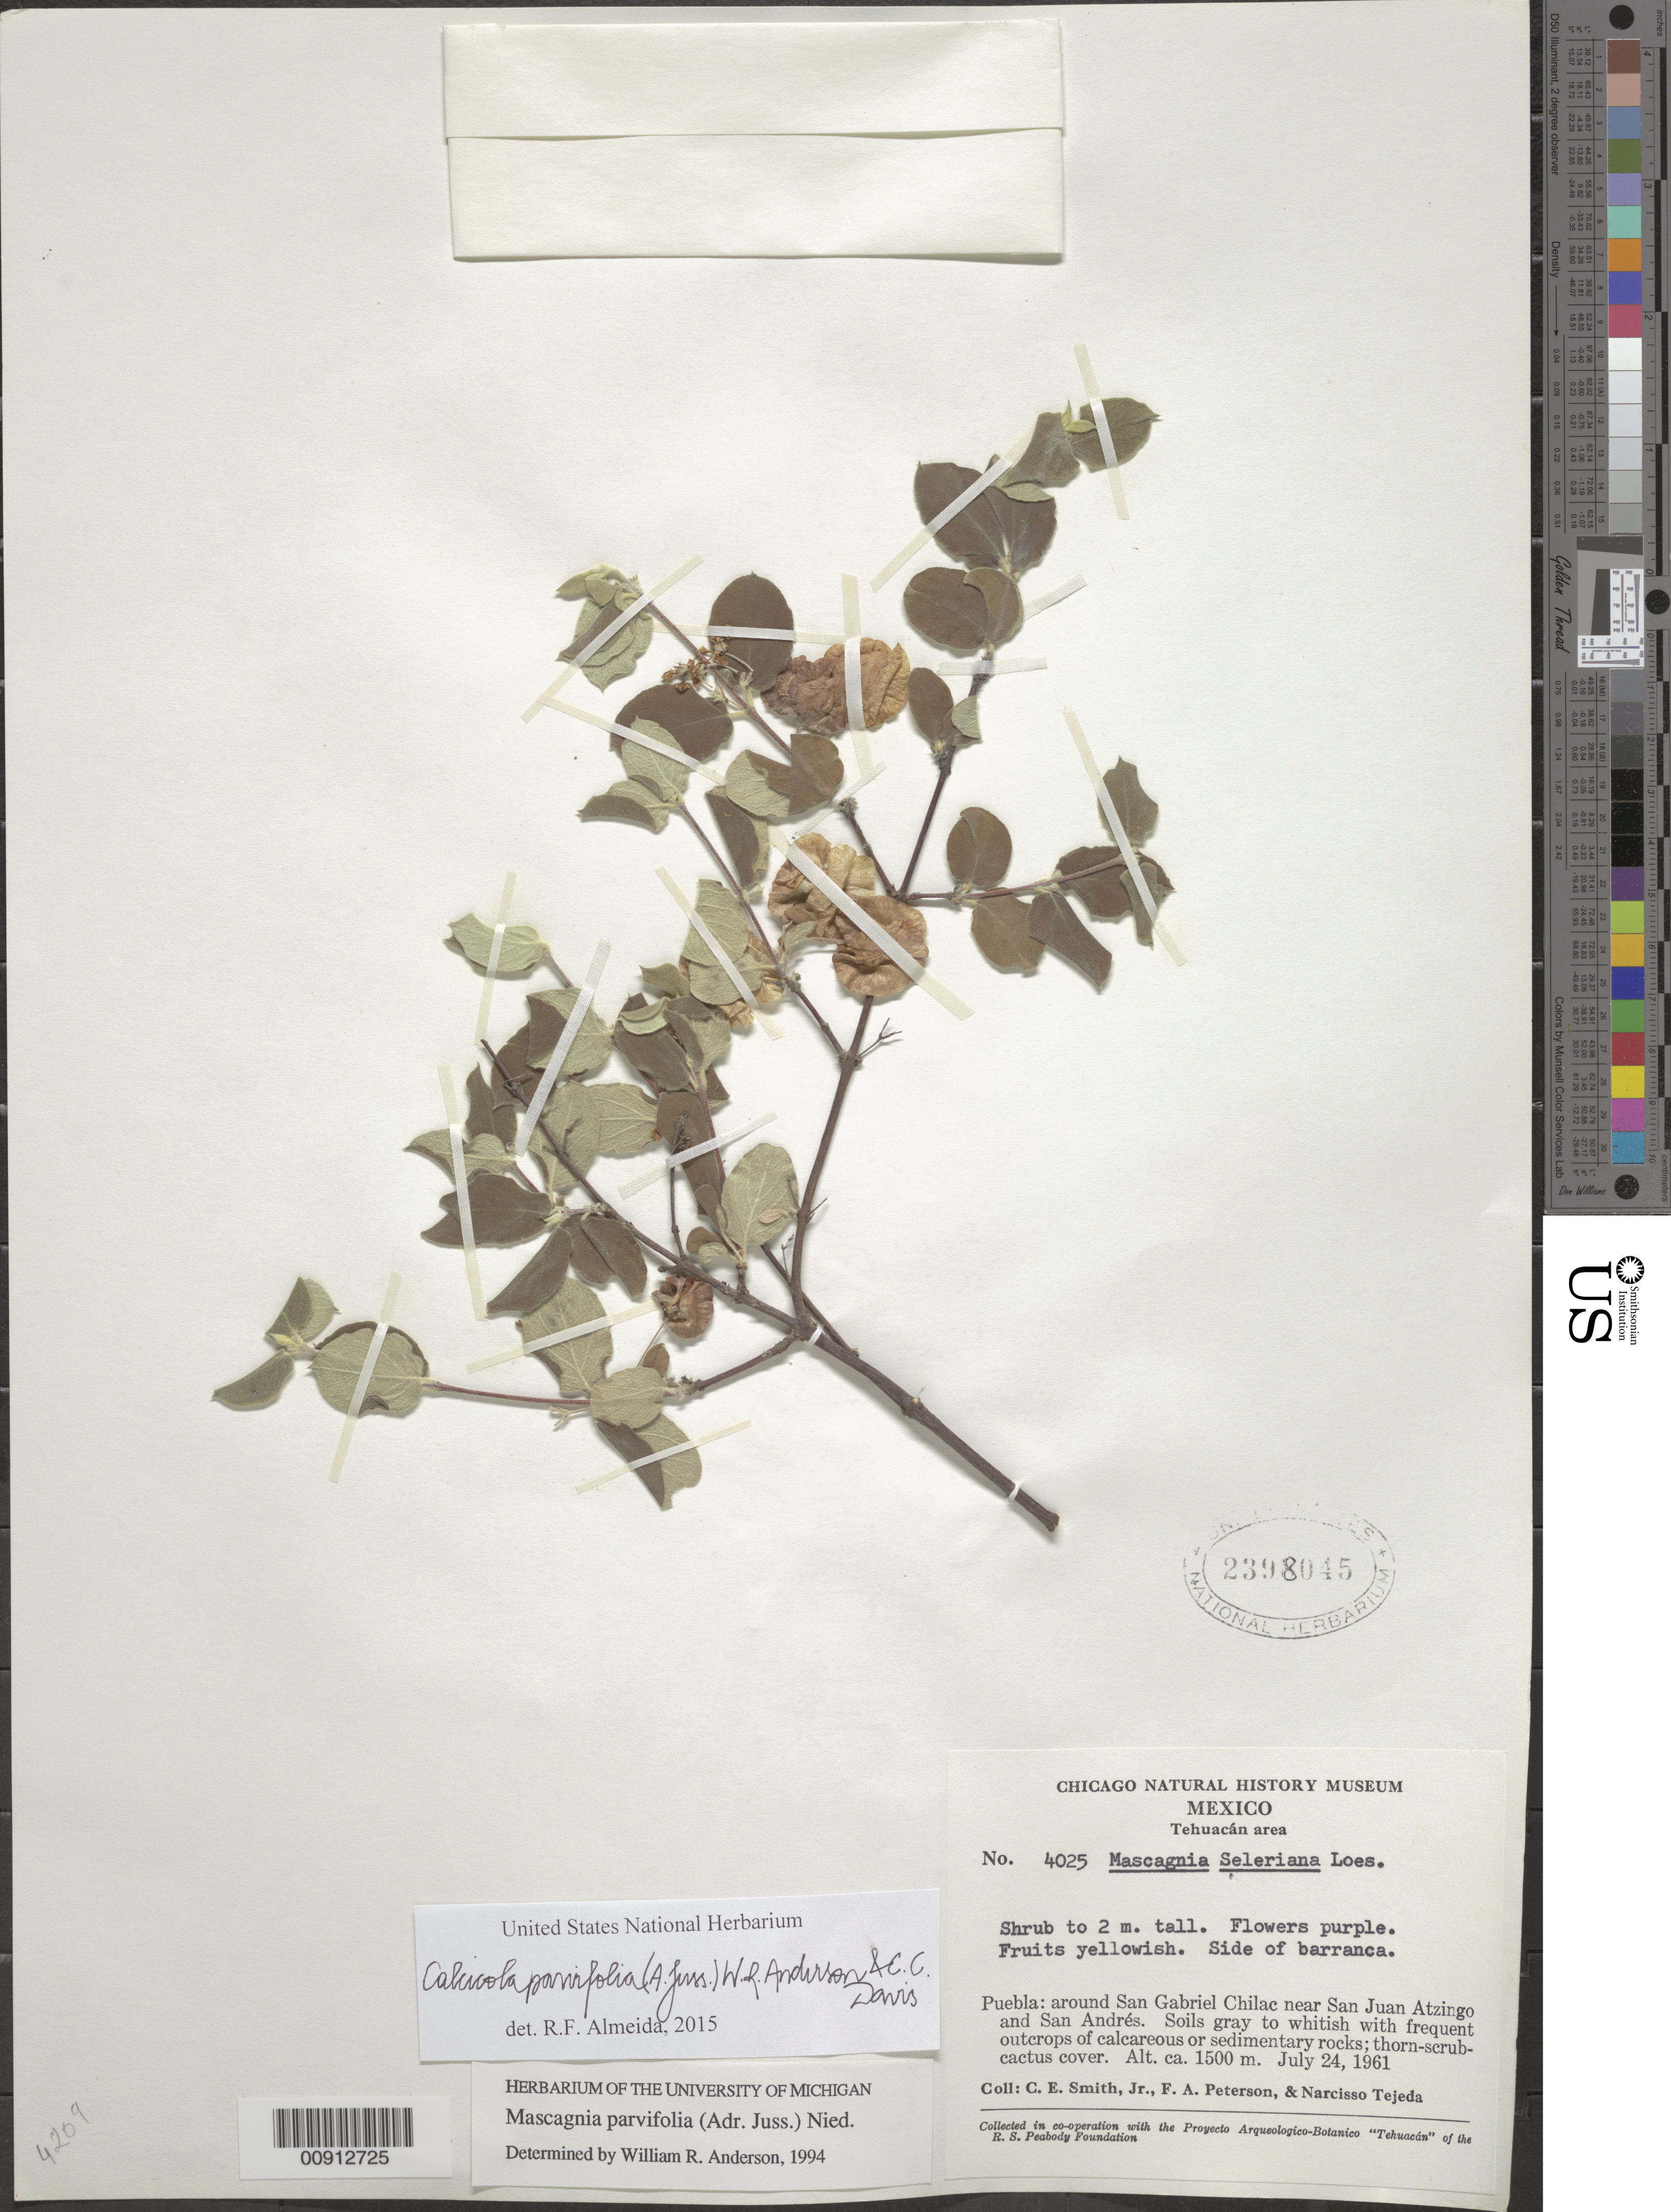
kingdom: Plantae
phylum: Tracheophyta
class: Magnoliopsida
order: Malpighiales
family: Malpighiaceae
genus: Calcicola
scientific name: Calcicola parvifolia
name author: (A. Juss.) W.R. Anderson & C. Davis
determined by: De Almeida, R. F., (HUEFS), Universidade Estadual de Feira de Santana (BRAZIL)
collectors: C. E. Smith Jr., F. A. Peterson & N. Tejeda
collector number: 4025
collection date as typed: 24 Jul 1961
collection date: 1961-07-24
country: Mexico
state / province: Puebla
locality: Puebla: around San Gabriel Chilac near San Juan Atzingo and San Andrés.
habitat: Side of barranca. Soils gray to whitish with frequent outcrops of calcareous or sedimentary rocks; thorn-scrub-cactus cover.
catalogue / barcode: US 2398045